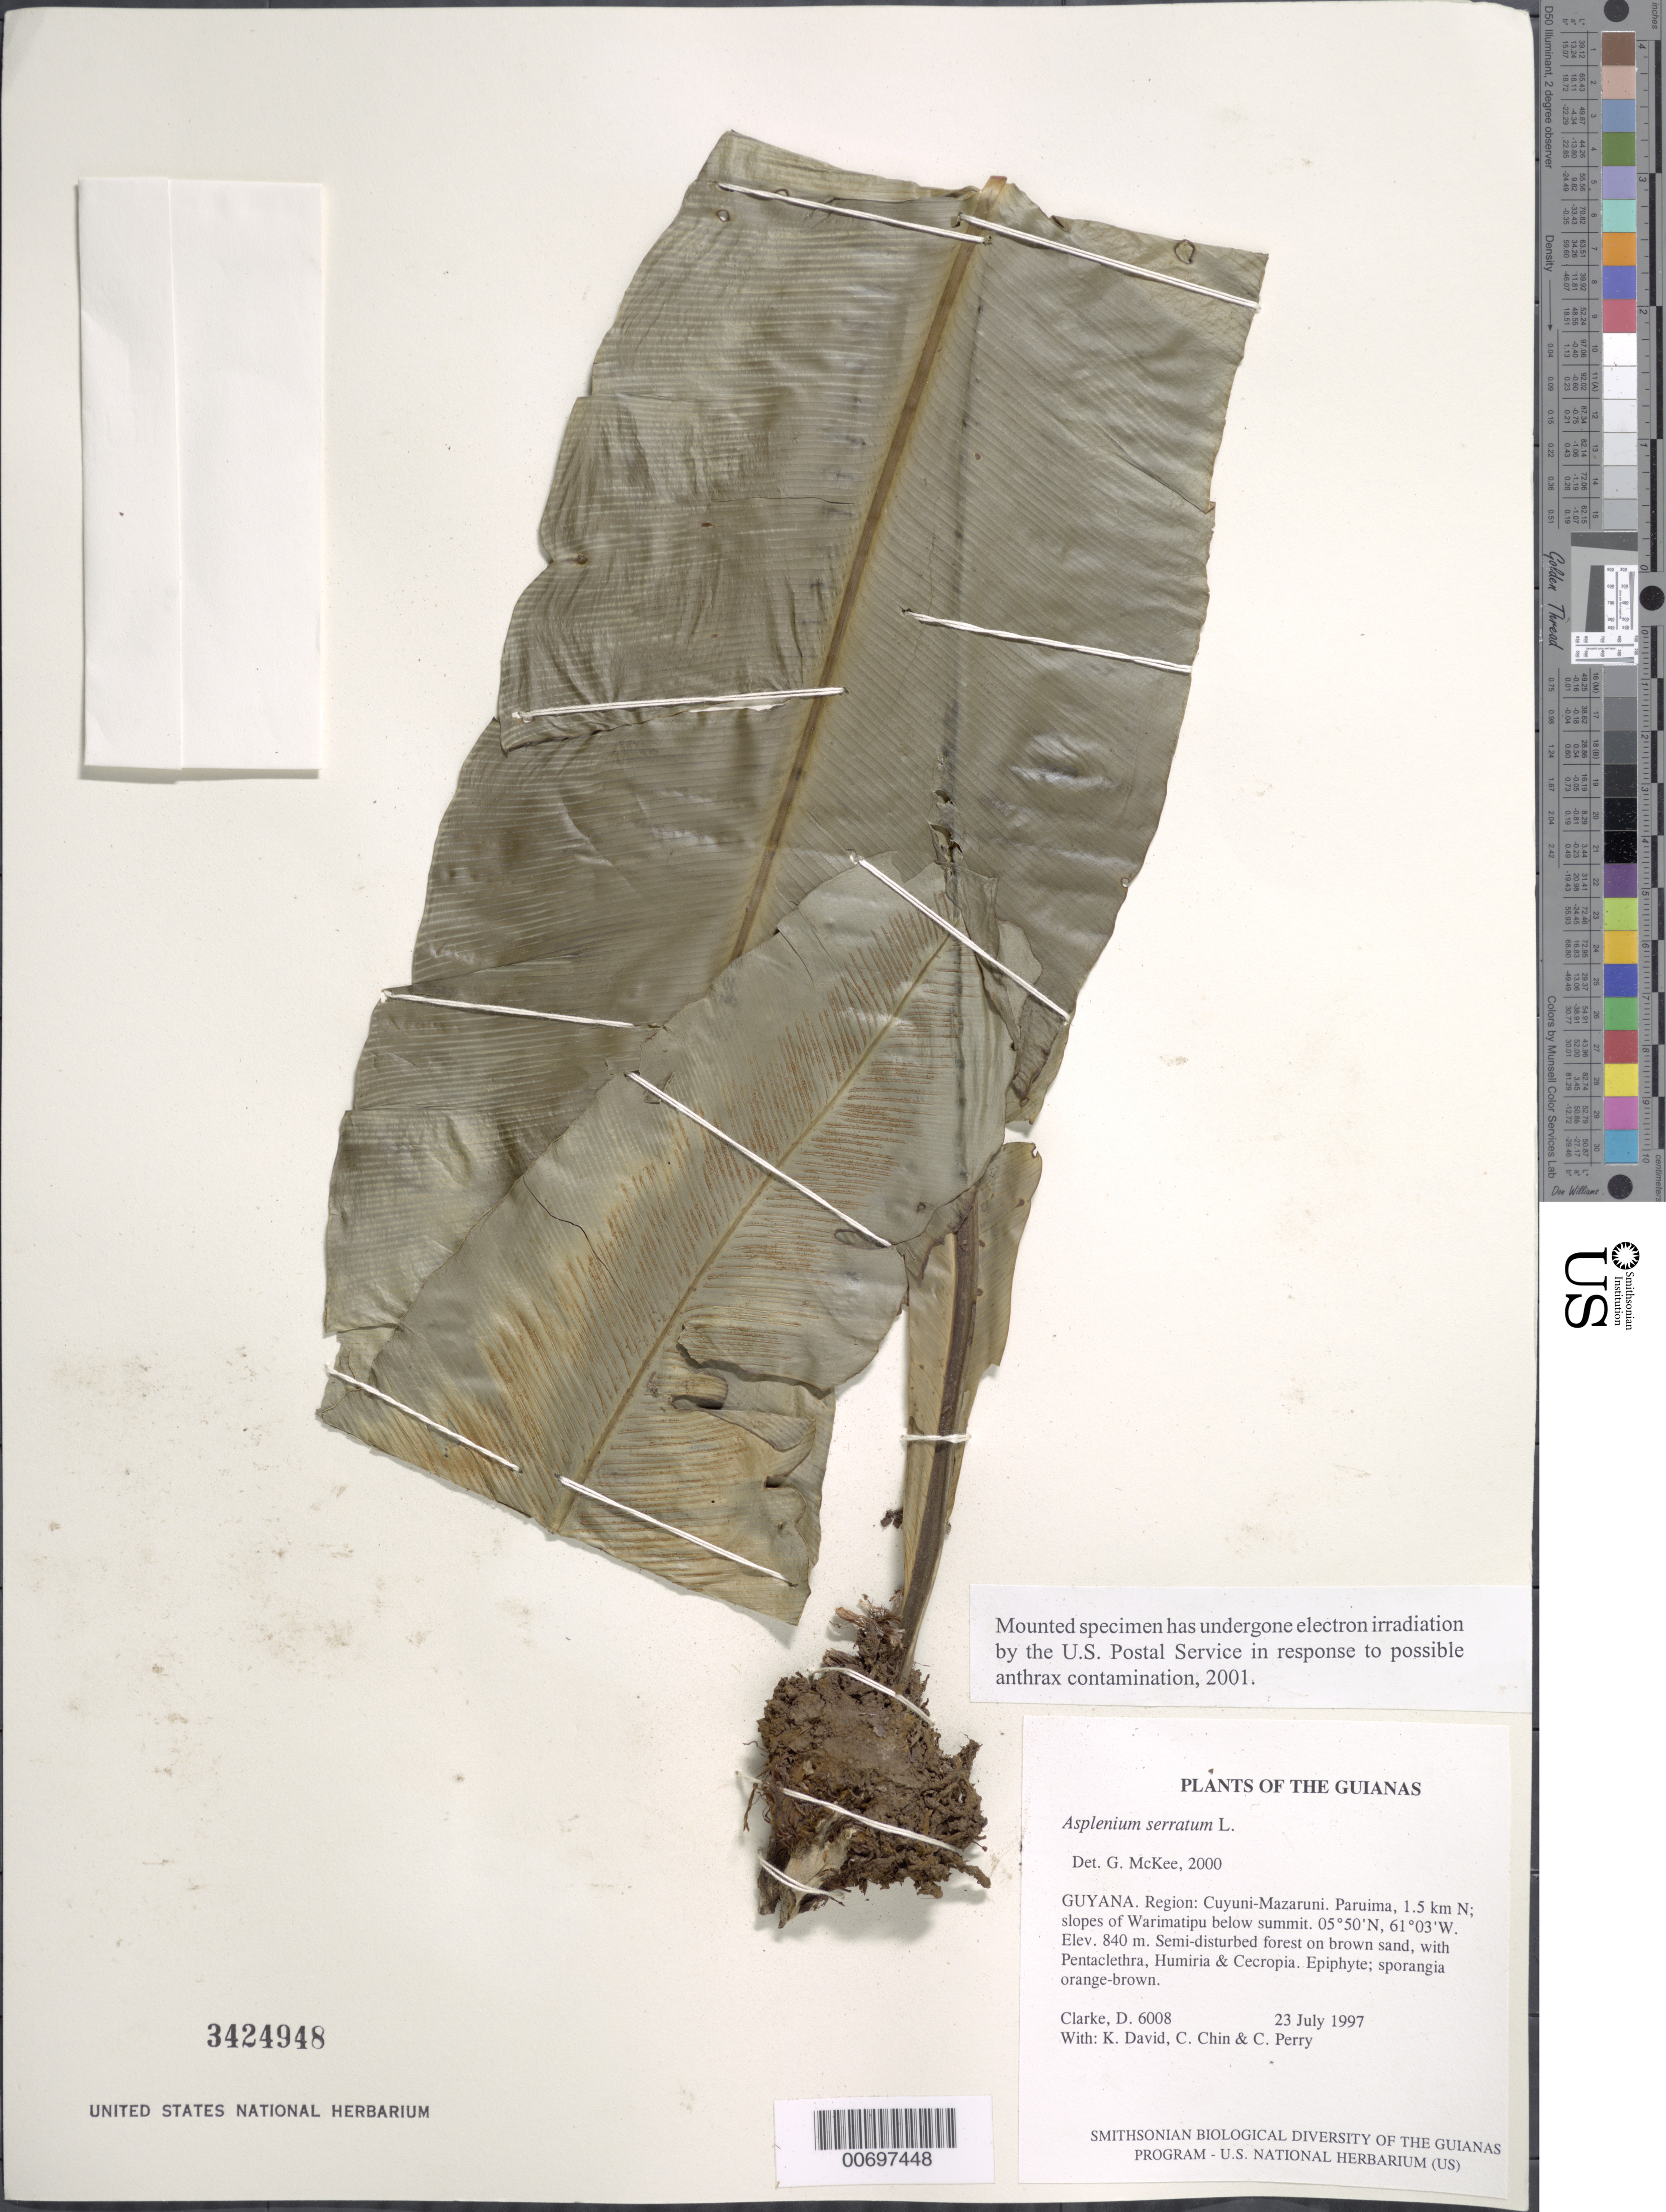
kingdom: Plantae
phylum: Tracheophyta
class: Polypodiopsida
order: Polypodiales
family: Aspleniaceae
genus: Asplenium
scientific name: Asplenium serratum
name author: L.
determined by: McKee, G. S., (US), NMNH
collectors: H. D. Clarke, K. David, C. Chin & C. Perry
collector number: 6008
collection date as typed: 23 July 1997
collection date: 1997-07-23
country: Guyana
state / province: Cuyuni-Mazaruni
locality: Paruima, 1.5 km N; slopes of Warimatipu below summit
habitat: Semi-disturbed forest on brown sand, with Pentaclethra, Humiria & Cecropia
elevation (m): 840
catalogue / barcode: US 3424948